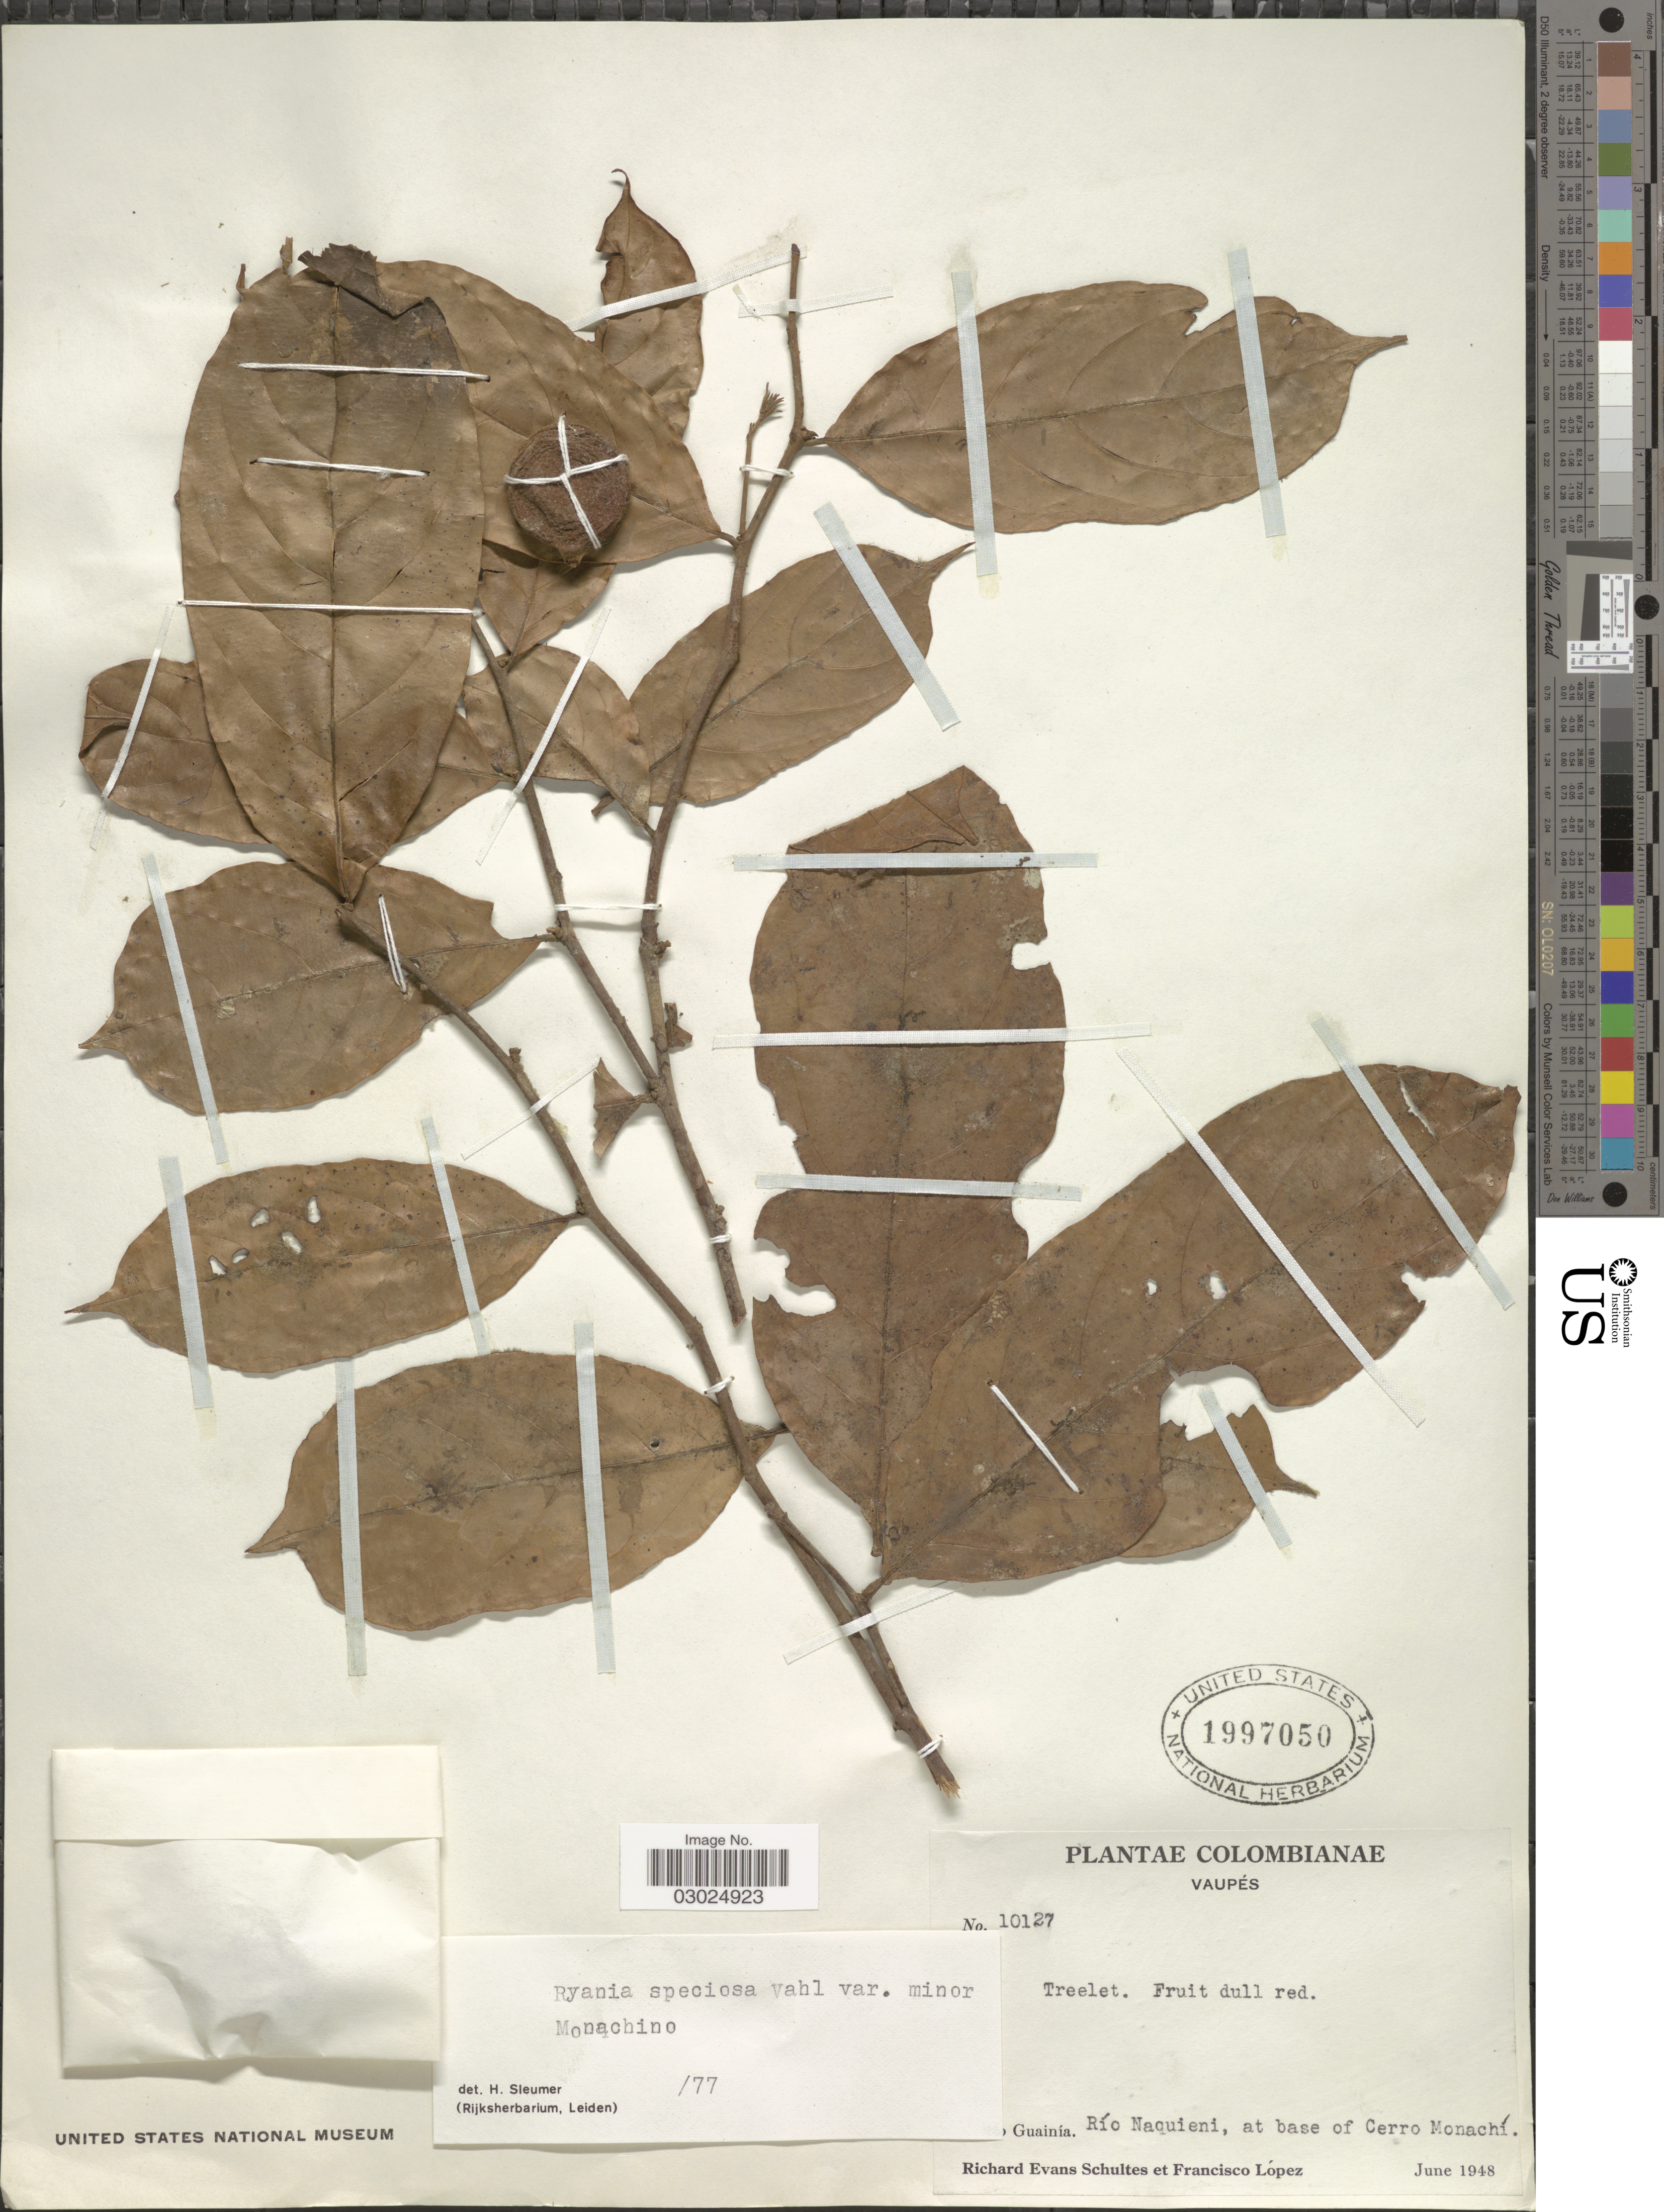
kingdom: Plantae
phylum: Tracheophyta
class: Magnoliopsida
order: Malpighiales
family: Salicaceae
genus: Ryania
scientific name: Ryania speciosa var. minor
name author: Monach.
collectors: R. E. Schultes & F. Lopéz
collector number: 10127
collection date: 1948-06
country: Colombia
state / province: Vaupés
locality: Rio Guainía. Río Naquieni, at base of Cerro Monachí.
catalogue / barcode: US 1997050